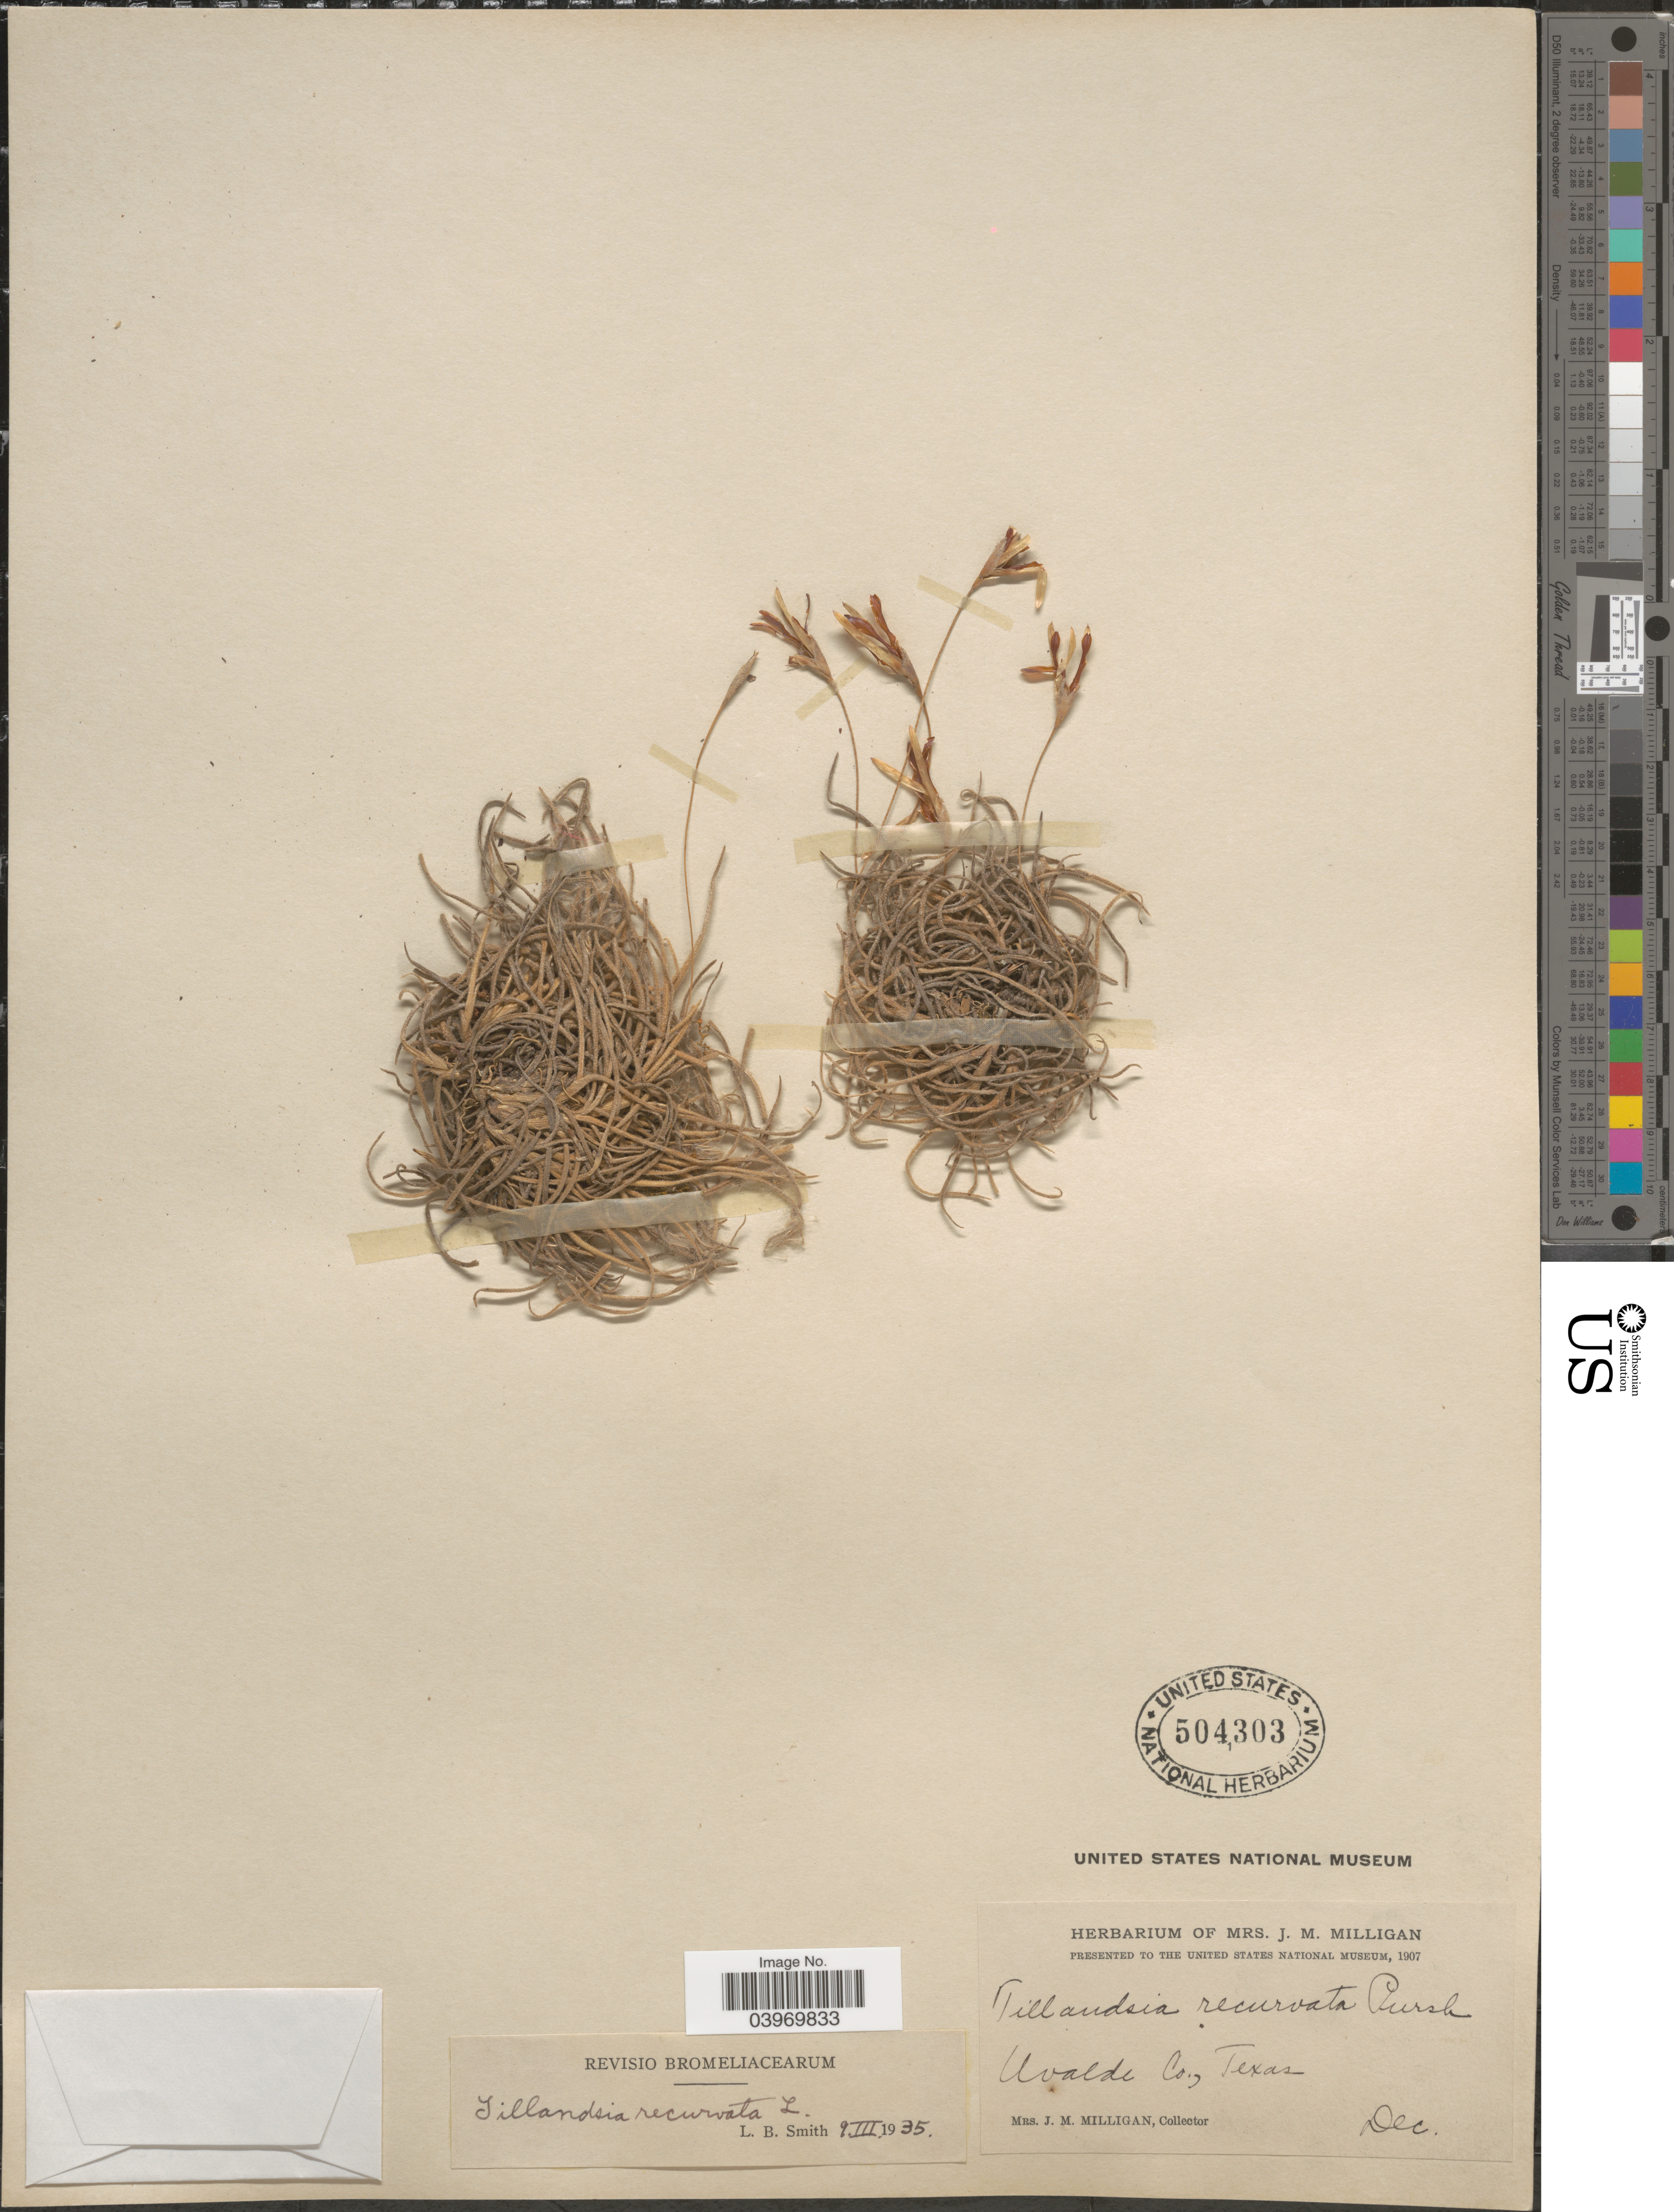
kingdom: Plantae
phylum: Tracheophyta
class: Liliopsida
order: Poales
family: Bromeliaceae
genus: Tillandsia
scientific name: Tillandsia recurvata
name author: L.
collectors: J. Milligan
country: United States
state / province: Texas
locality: Uvalde Co.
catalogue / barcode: US 504303